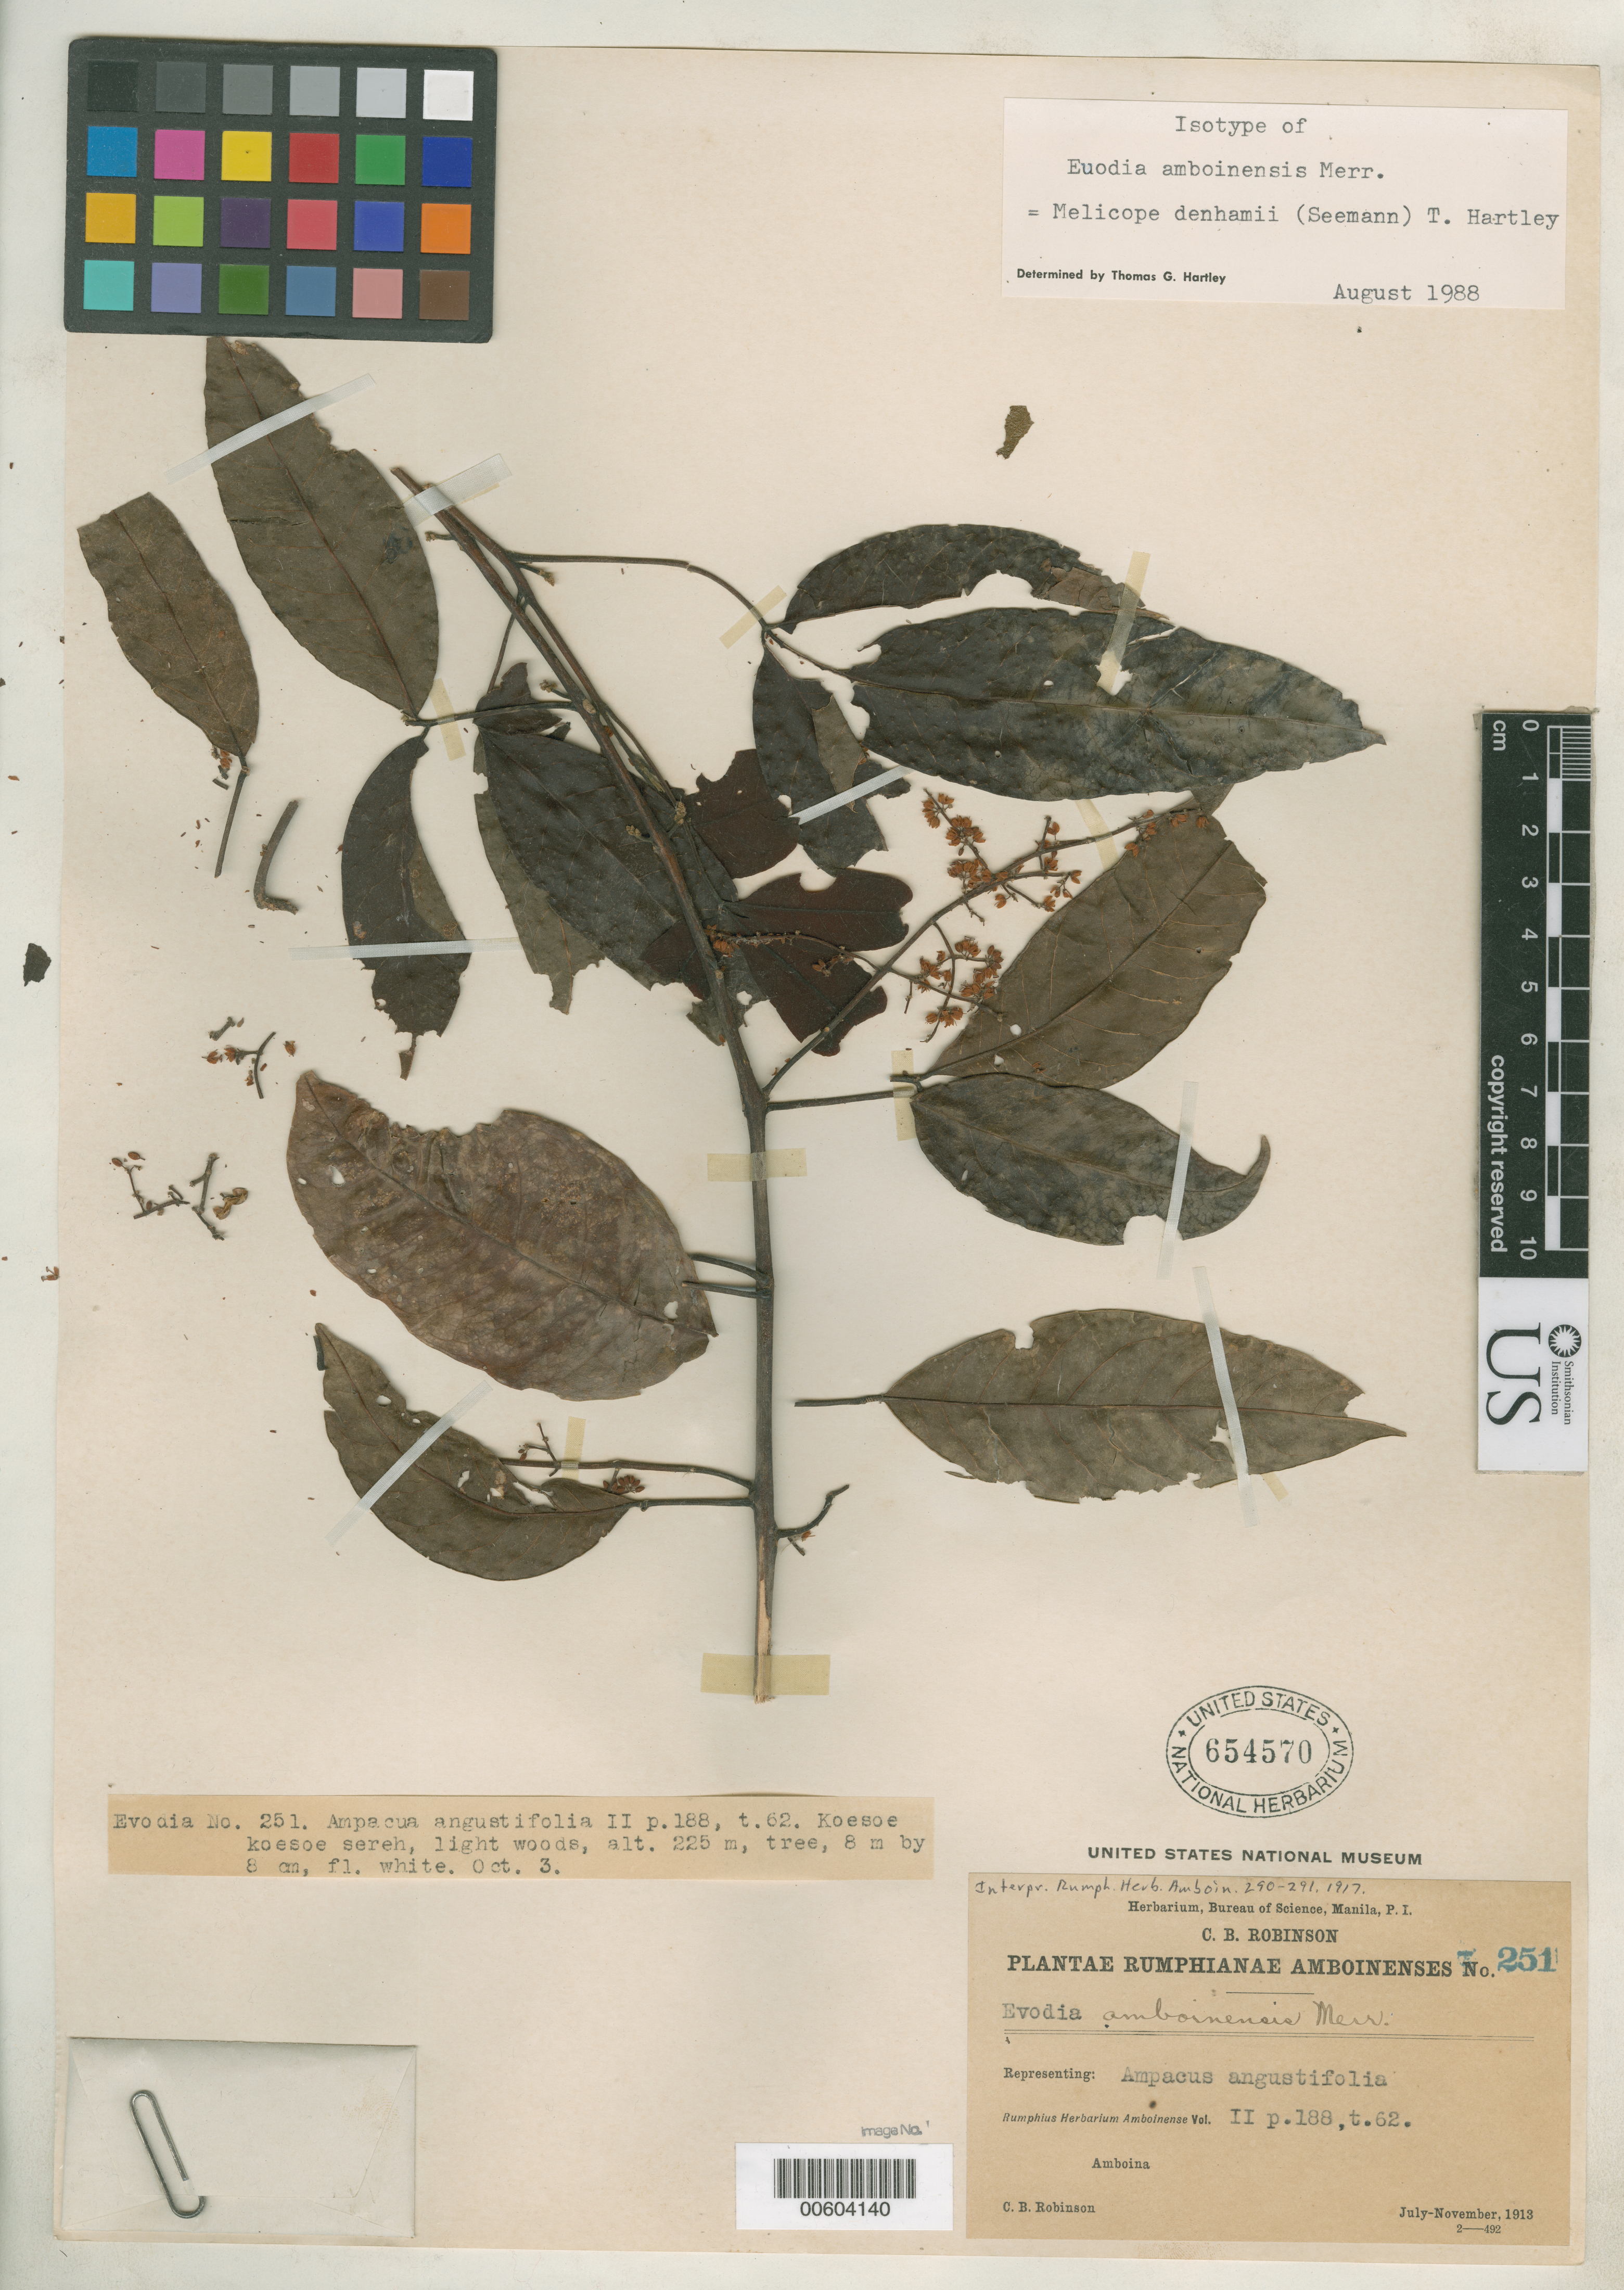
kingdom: Plantae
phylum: Tracheophyta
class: Magnoliopsida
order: Sapindales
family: Rutaceae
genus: Euodia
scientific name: Euodia amboinensis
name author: Merr.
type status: Isotype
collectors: C. Robinson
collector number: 251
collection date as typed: Jul 1913 to -- Nov 1913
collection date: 1913-07/1913-11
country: Indonesia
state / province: Maluku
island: Amboina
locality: Koesoe Koesoe Sereh. [ ]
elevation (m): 225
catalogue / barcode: US 654570